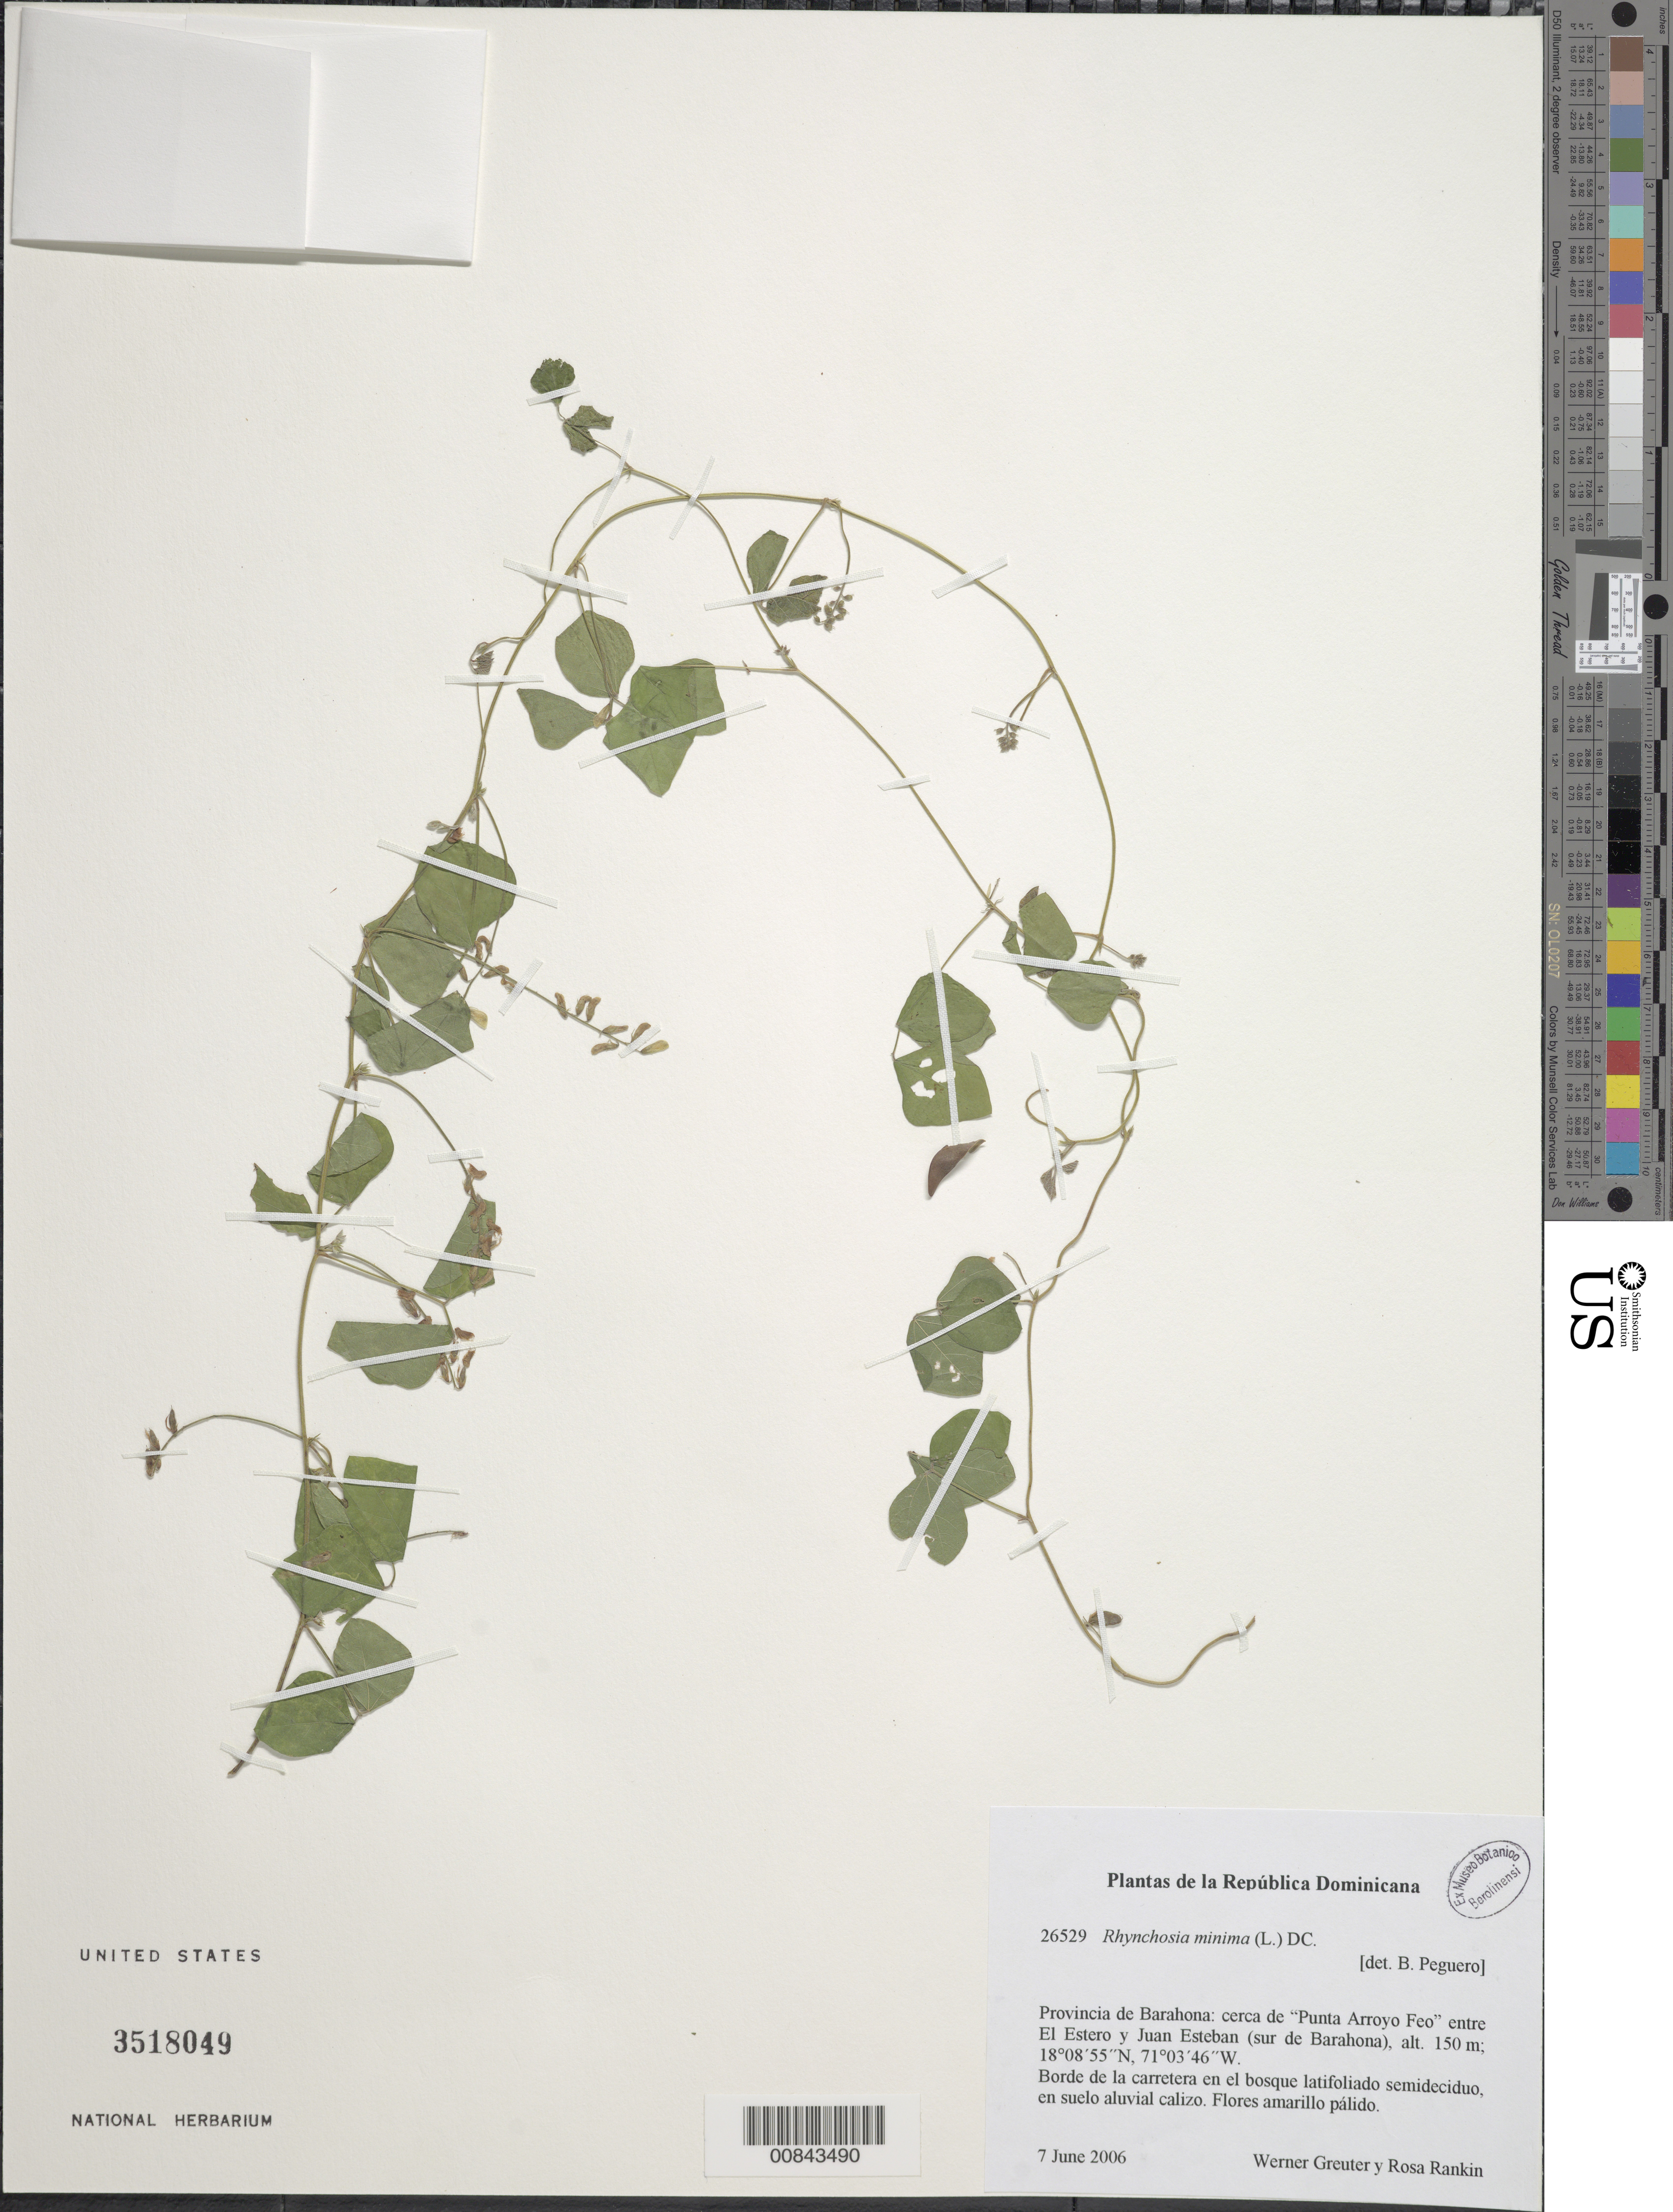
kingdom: Plantae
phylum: Tracheophyta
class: Magnoliopsida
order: Fabales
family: Fabaceae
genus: Rhynchosia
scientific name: Rhynchosia minima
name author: (L.) DC.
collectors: W. Greuter & R. Rankin Rodriguez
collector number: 26529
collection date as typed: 07 Jun 2006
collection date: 2006-06-07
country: Dominican Republic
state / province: Barahona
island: Hispaniola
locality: cerca de "Punta Arroyo Feo" entre El Estero y Juan Esteban (sur de Barahona).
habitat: Borde de la carretera en el bosque latifoliado semideciduo, en suelo aluvial calizo.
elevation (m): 150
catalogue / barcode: US 3518049